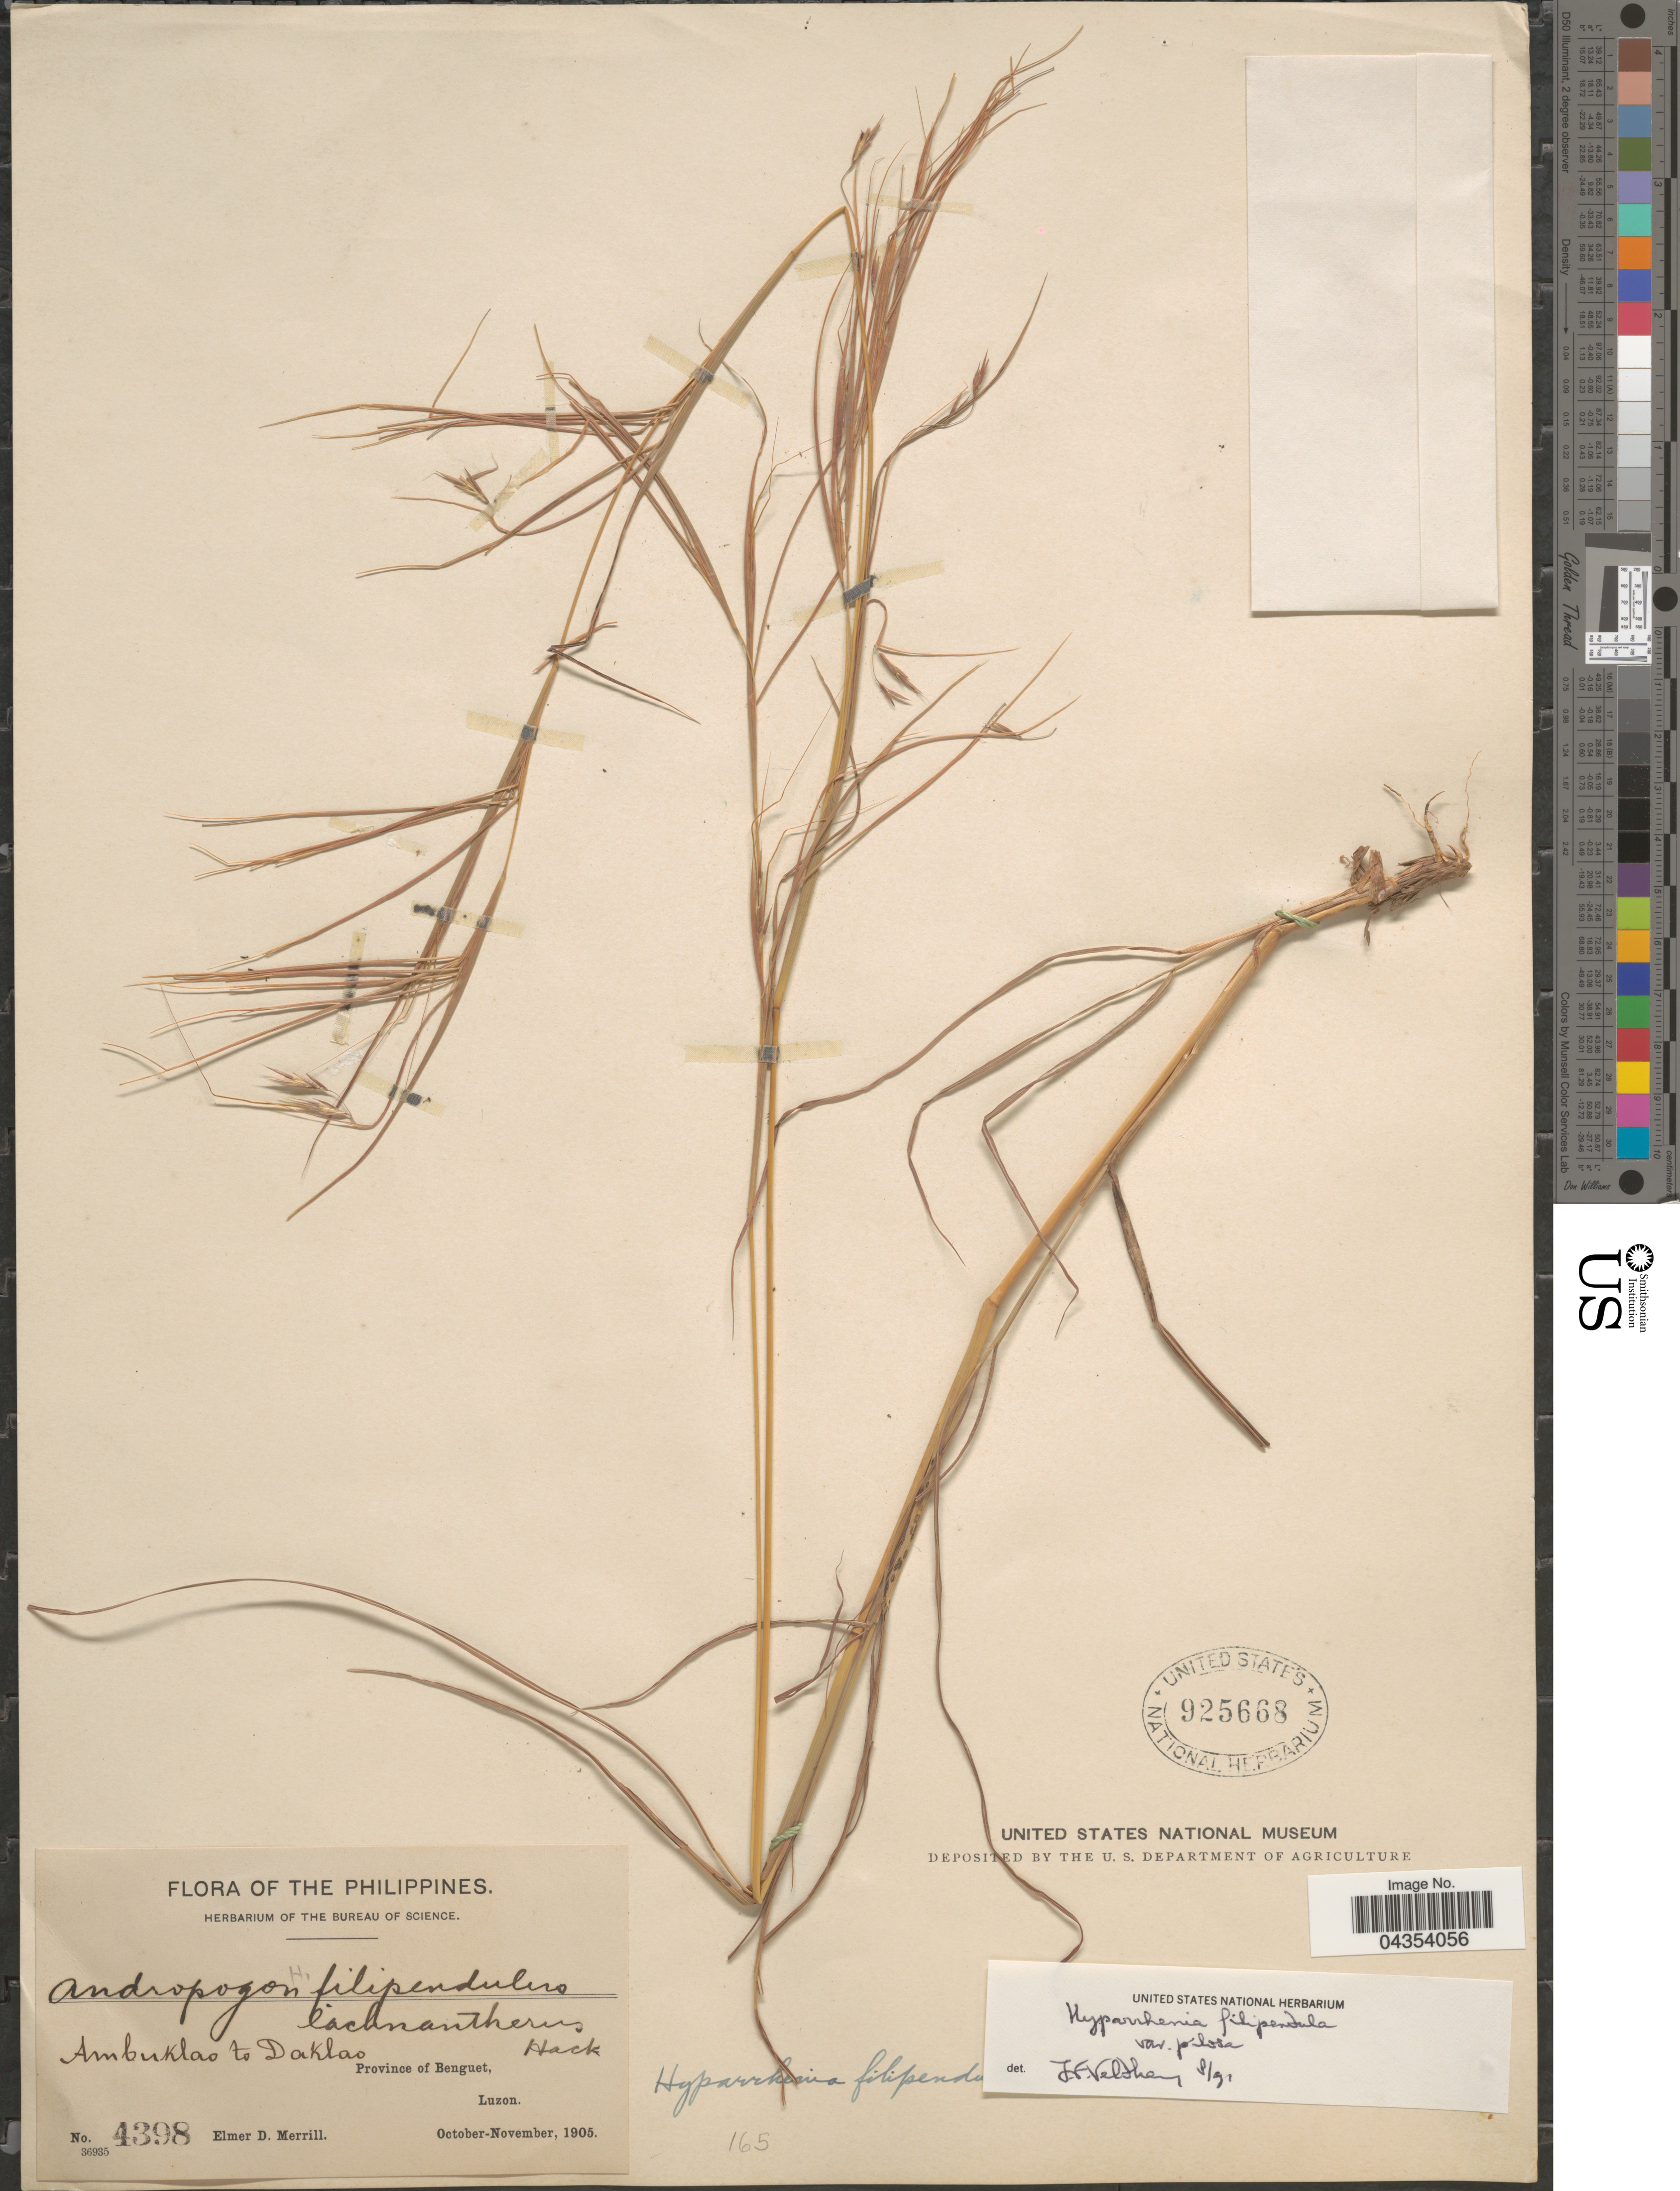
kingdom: Plantae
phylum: Tracheophyta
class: Liliopsida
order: Poales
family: Poaceae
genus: Hyparrhenia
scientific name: Hyparrhenia filipendula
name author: (Hochr.) Stapf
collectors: E. D. Merrill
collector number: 4398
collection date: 1905-10/1905-11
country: Philippines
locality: Ambuklao to Daklao. Province of Benguet, Luzon.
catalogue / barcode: US 925668